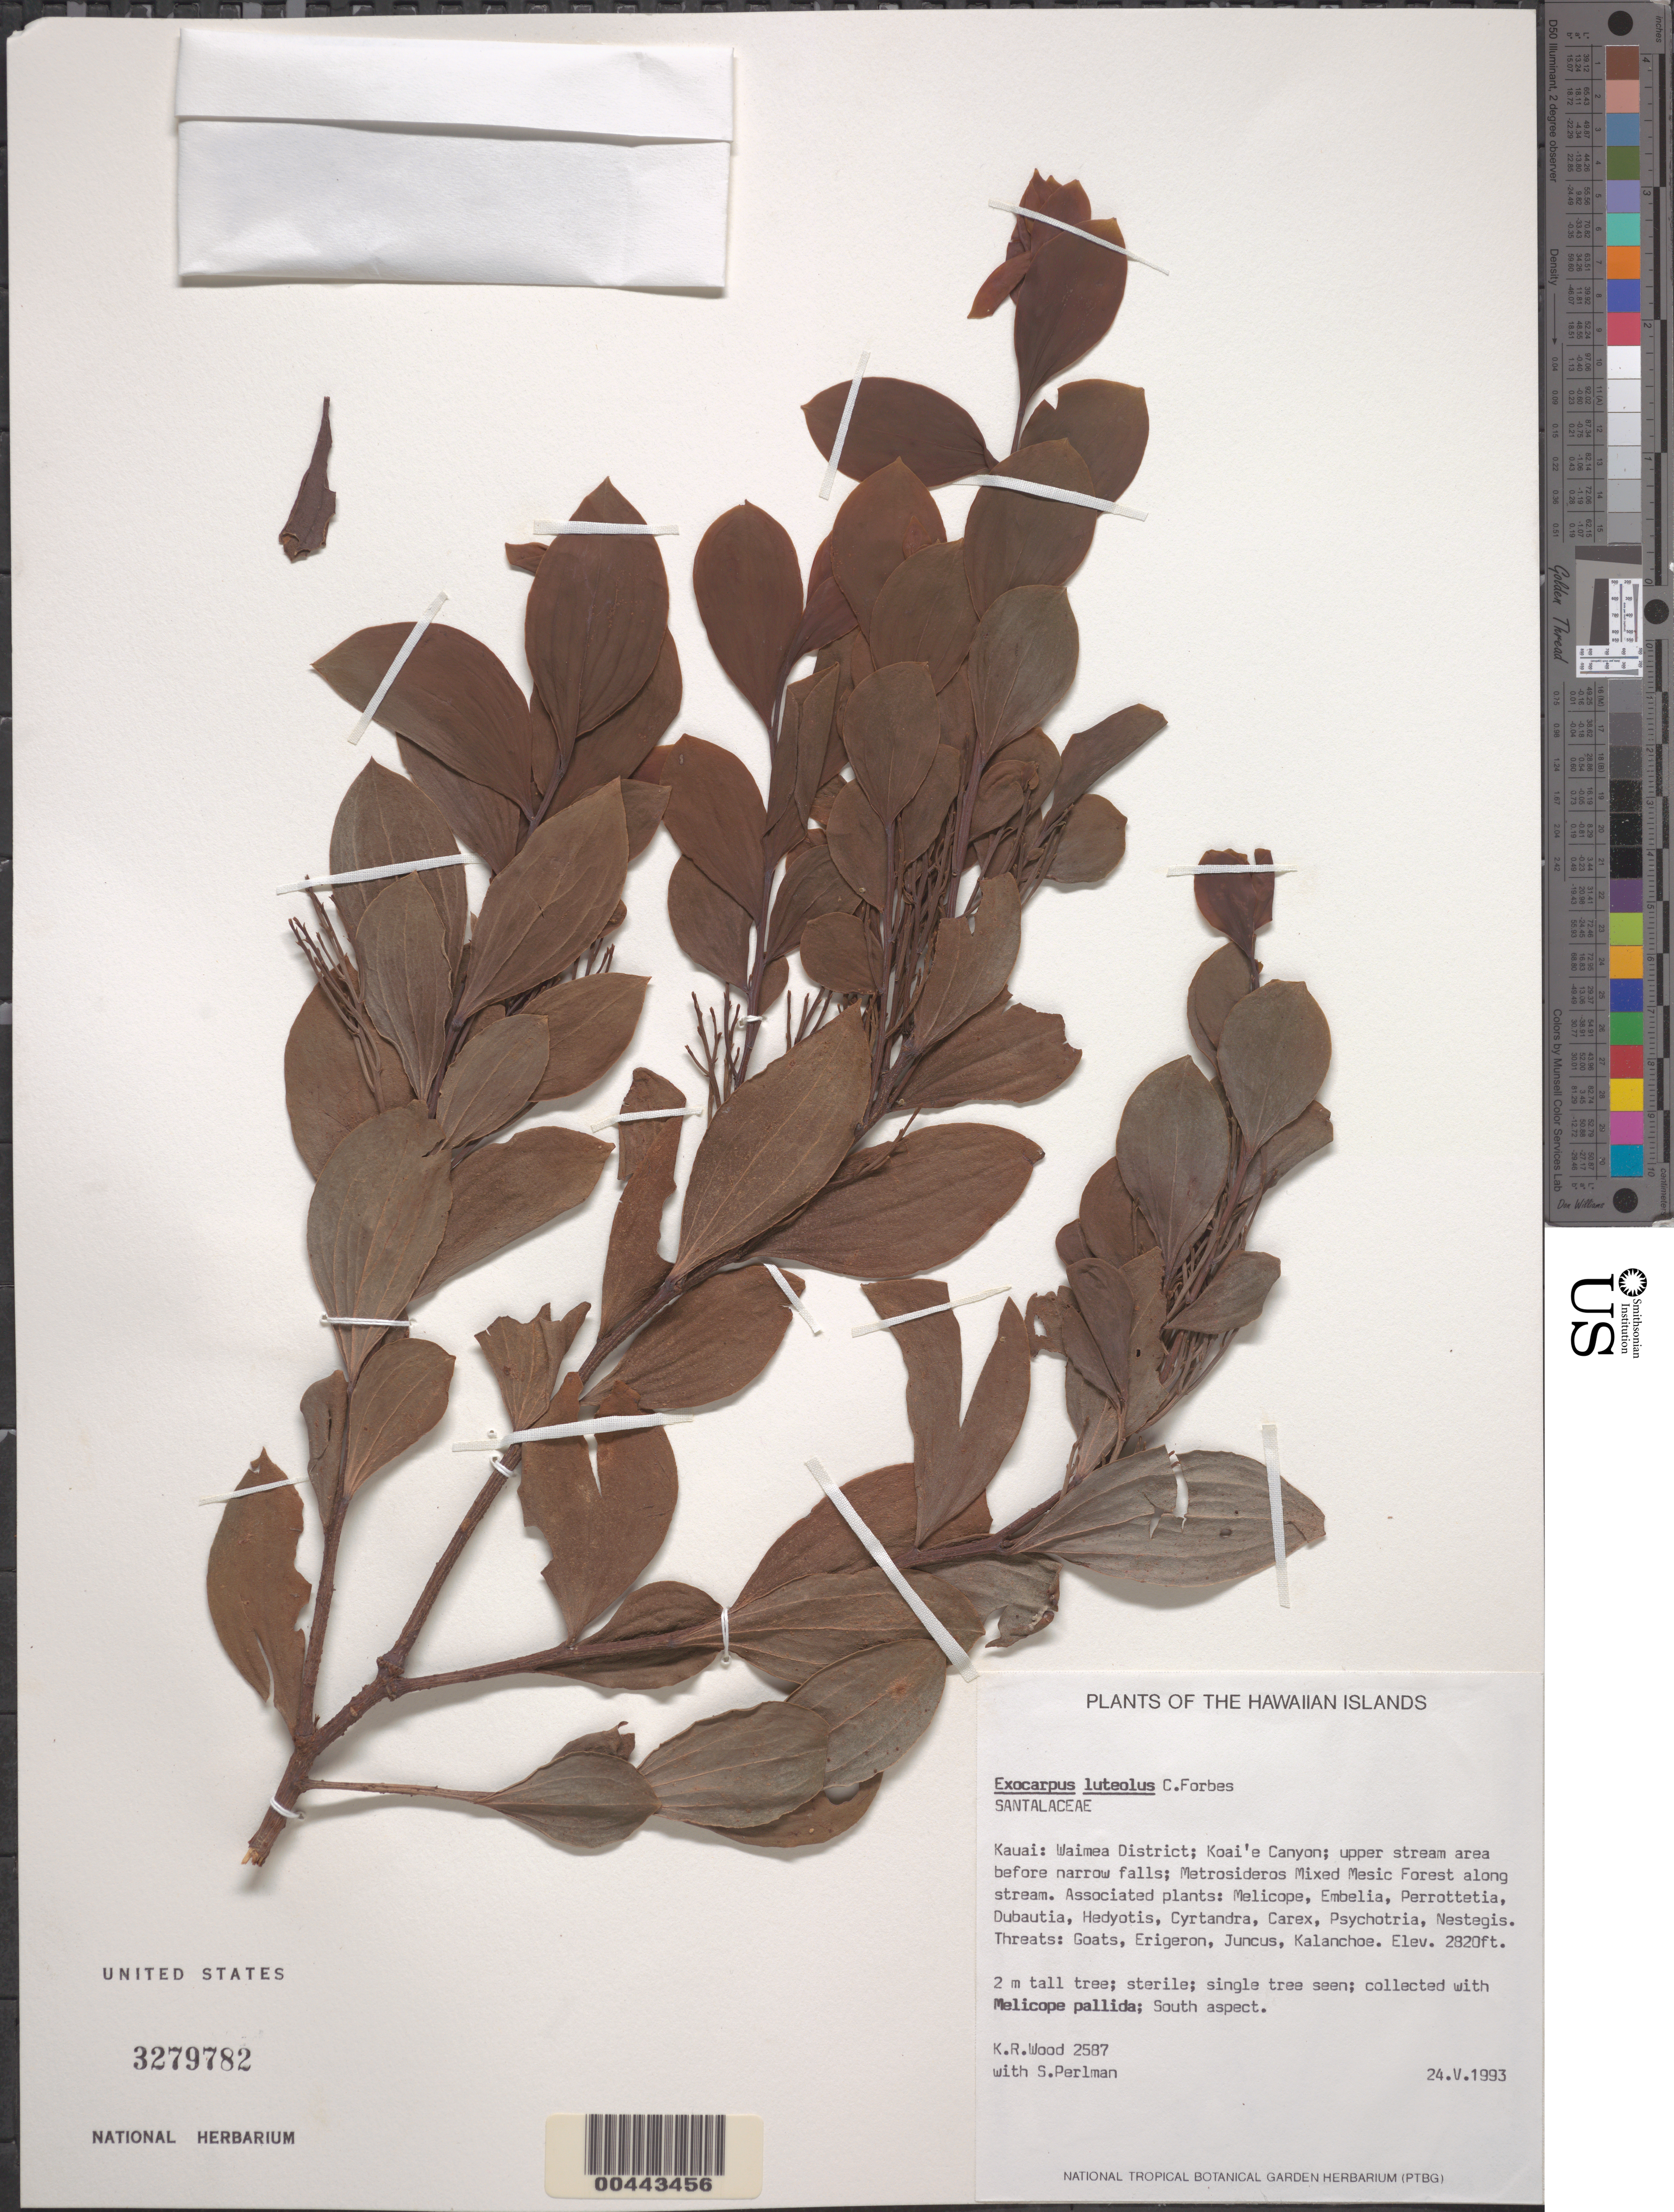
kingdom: Plantae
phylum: Tracheophyta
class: Magnoliopsida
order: Santalales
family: Santalaceae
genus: Exocarpos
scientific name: Exocarpos luteolus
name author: C.N. Forbes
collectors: K. R. Wood & S. P. Perlman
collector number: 2587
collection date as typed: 24 May 1993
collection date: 1993-05-24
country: United States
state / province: Hawaii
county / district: Kauai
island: Kaua'i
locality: Waimea District, Koaie Canyon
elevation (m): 860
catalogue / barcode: US 3279782